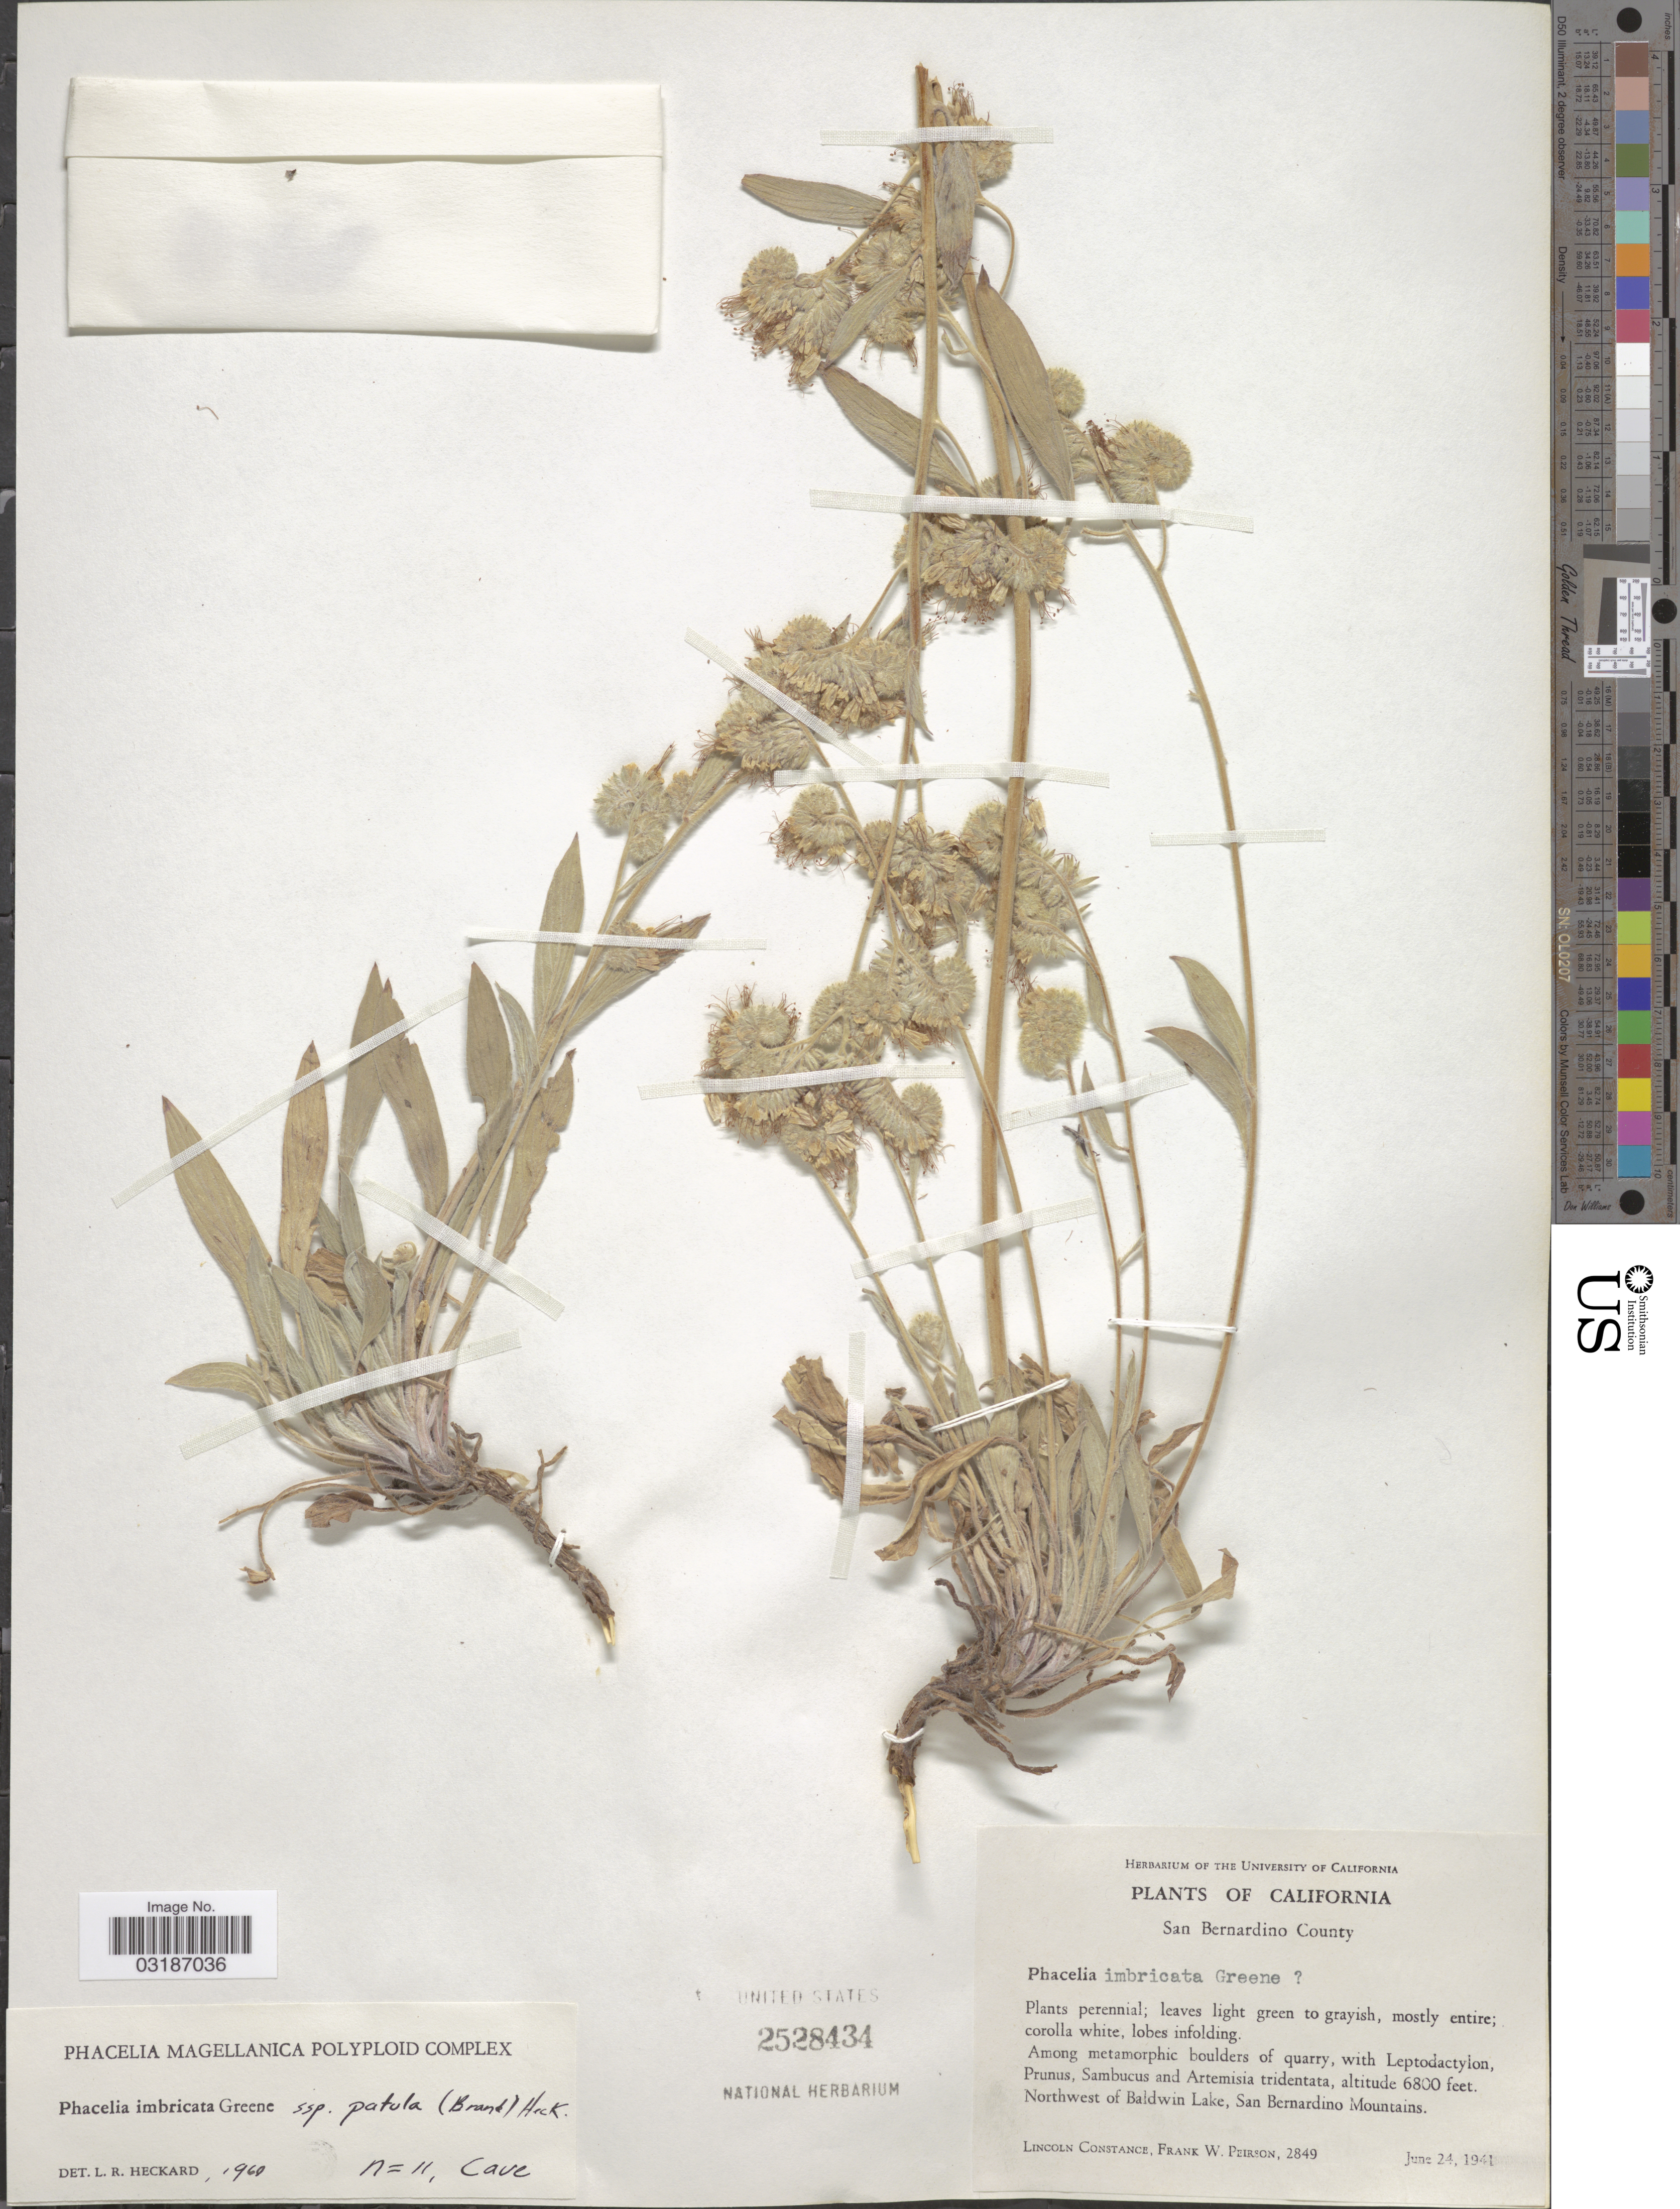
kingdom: Plantae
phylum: Tracheophyta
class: Magnoliopsida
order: Boraginales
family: Hydrophyllaceae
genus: Phacelia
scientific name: Phacelia imbricata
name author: Greene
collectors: L. Constance & F. Peirson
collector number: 2849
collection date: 1941-06-24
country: United States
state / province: California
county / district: San Bernardino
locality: San Bernardino County. Northwest of Baldwin Lake, San Bernardino Mountains.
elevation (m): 2073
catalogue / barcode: US 2528434